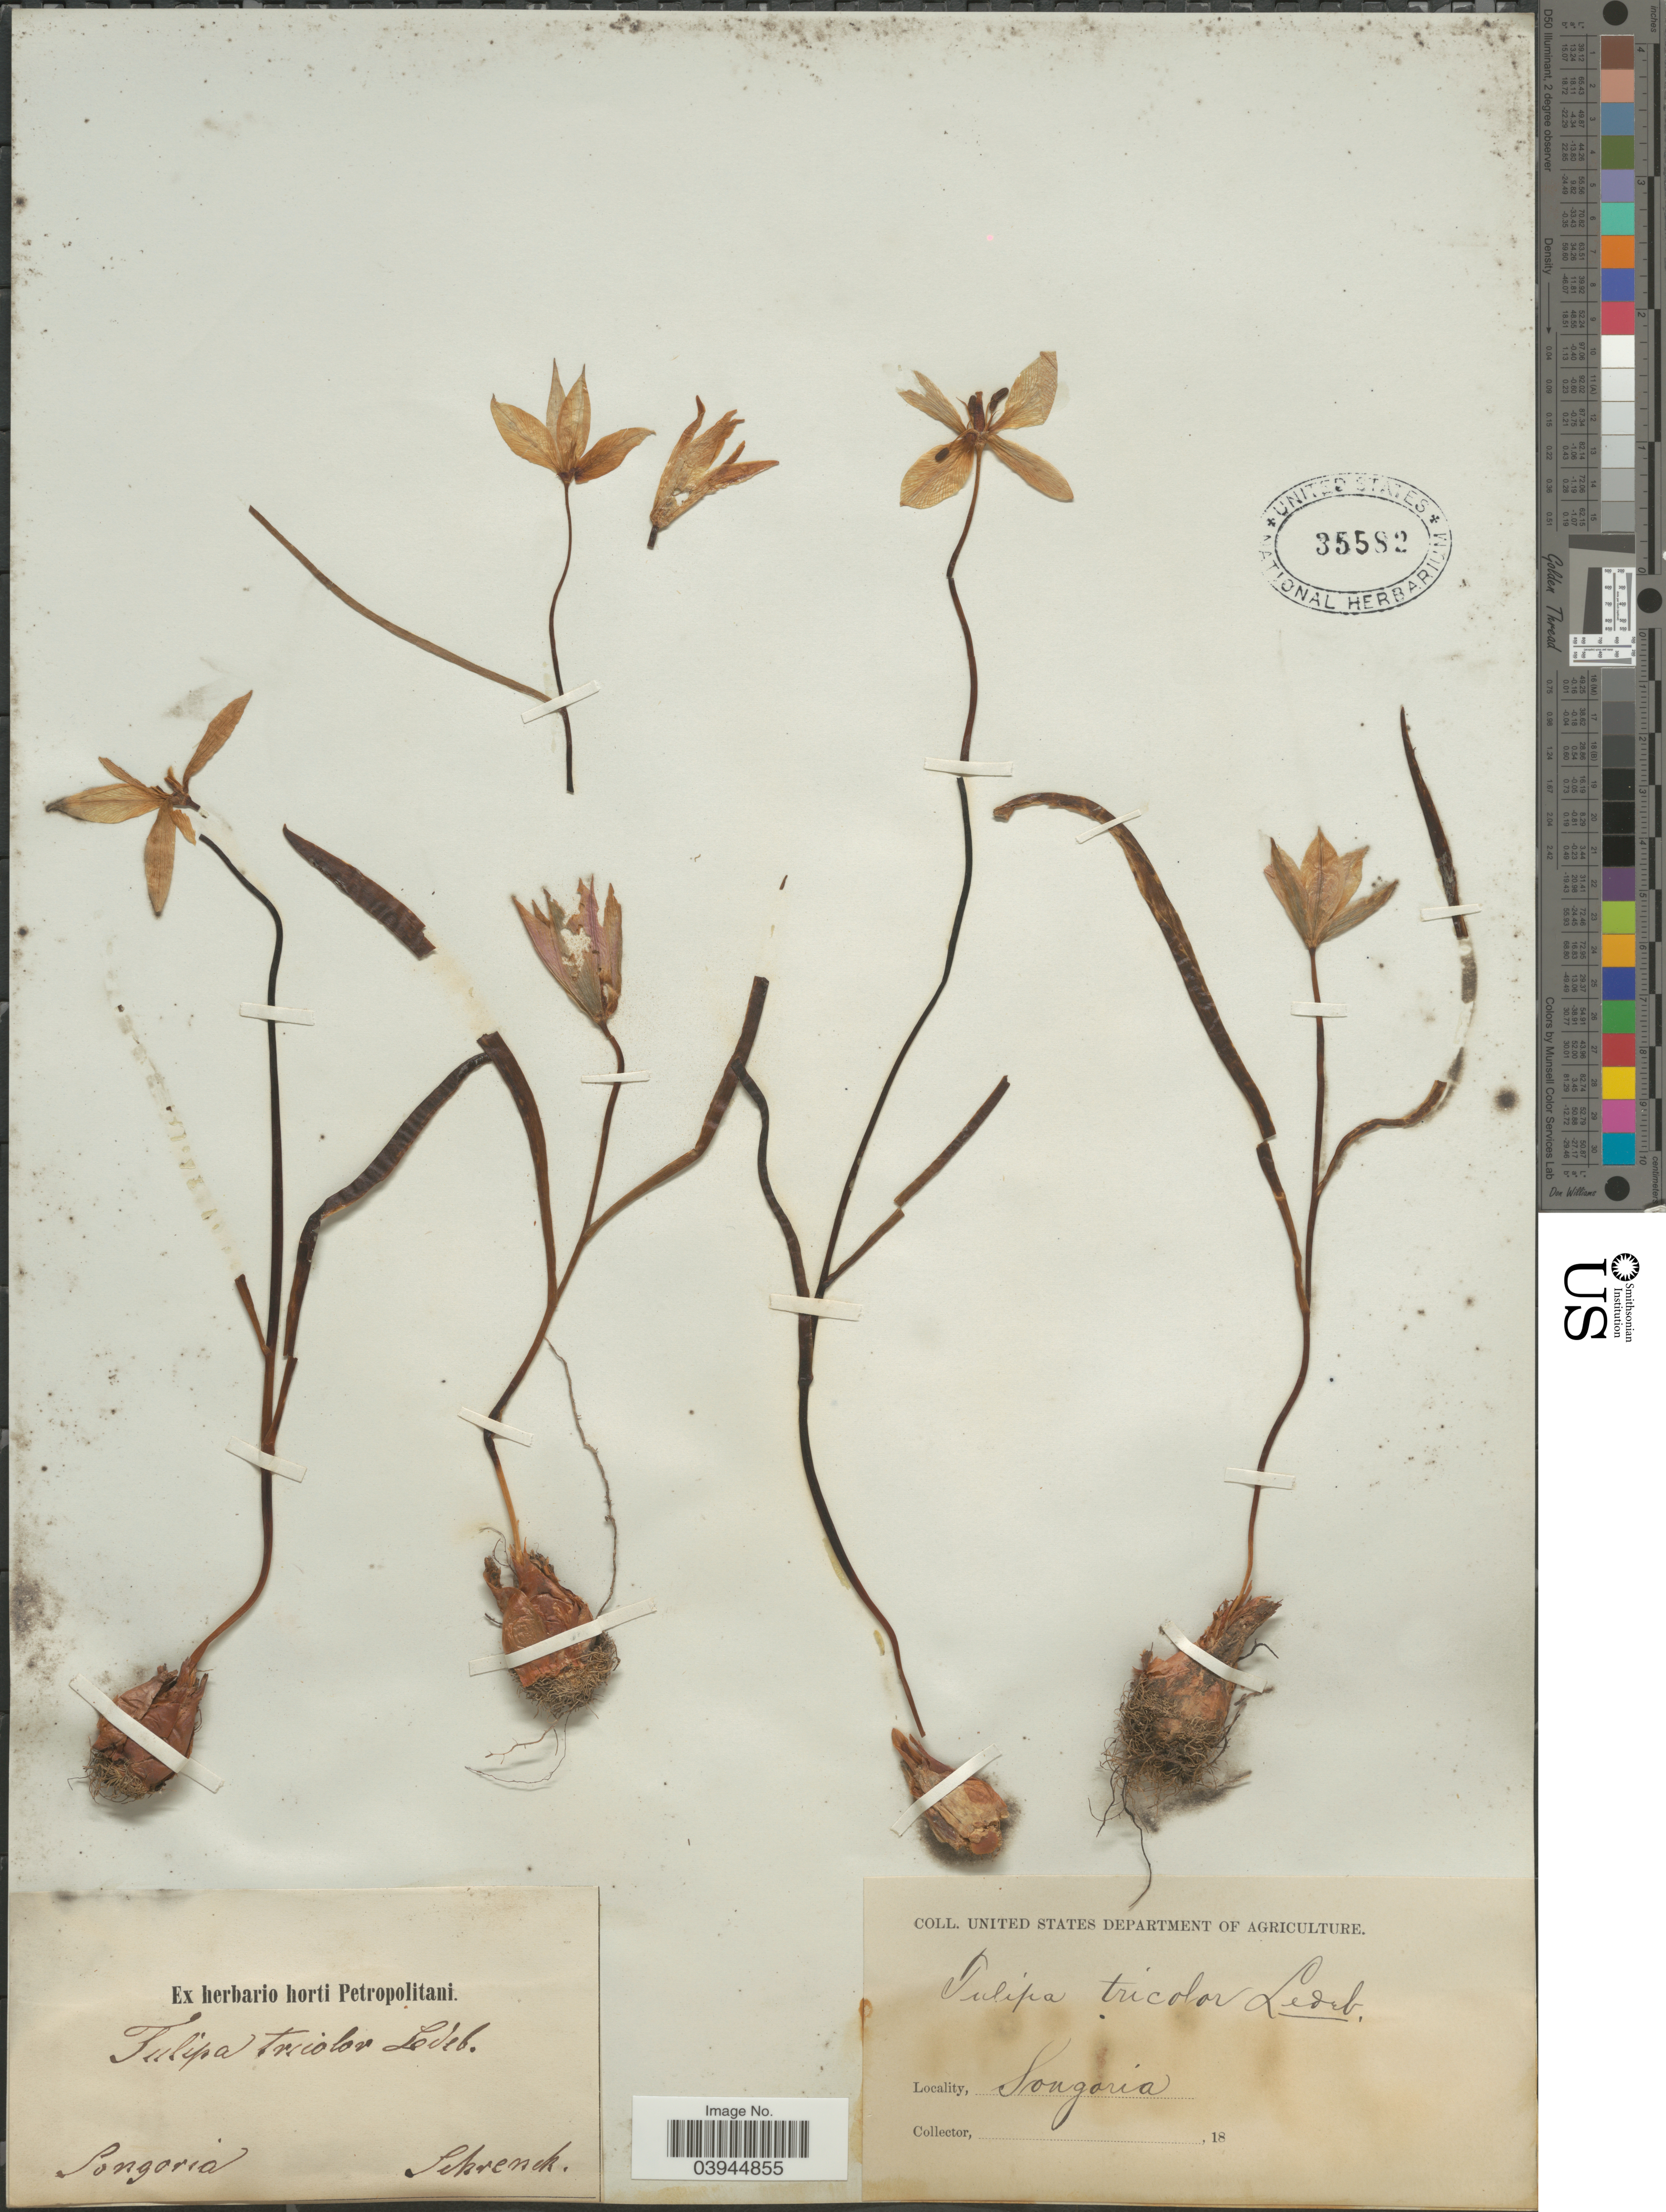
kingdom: Plantae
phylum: Tracheophyta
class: Liliopsida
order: Liliales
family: Liliaceae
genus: Tulipa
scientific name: Tulipa tricolor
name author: Ledeb.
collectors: -- Schrenck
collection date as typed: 18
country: China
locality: Songoria.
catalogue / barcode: US 35582